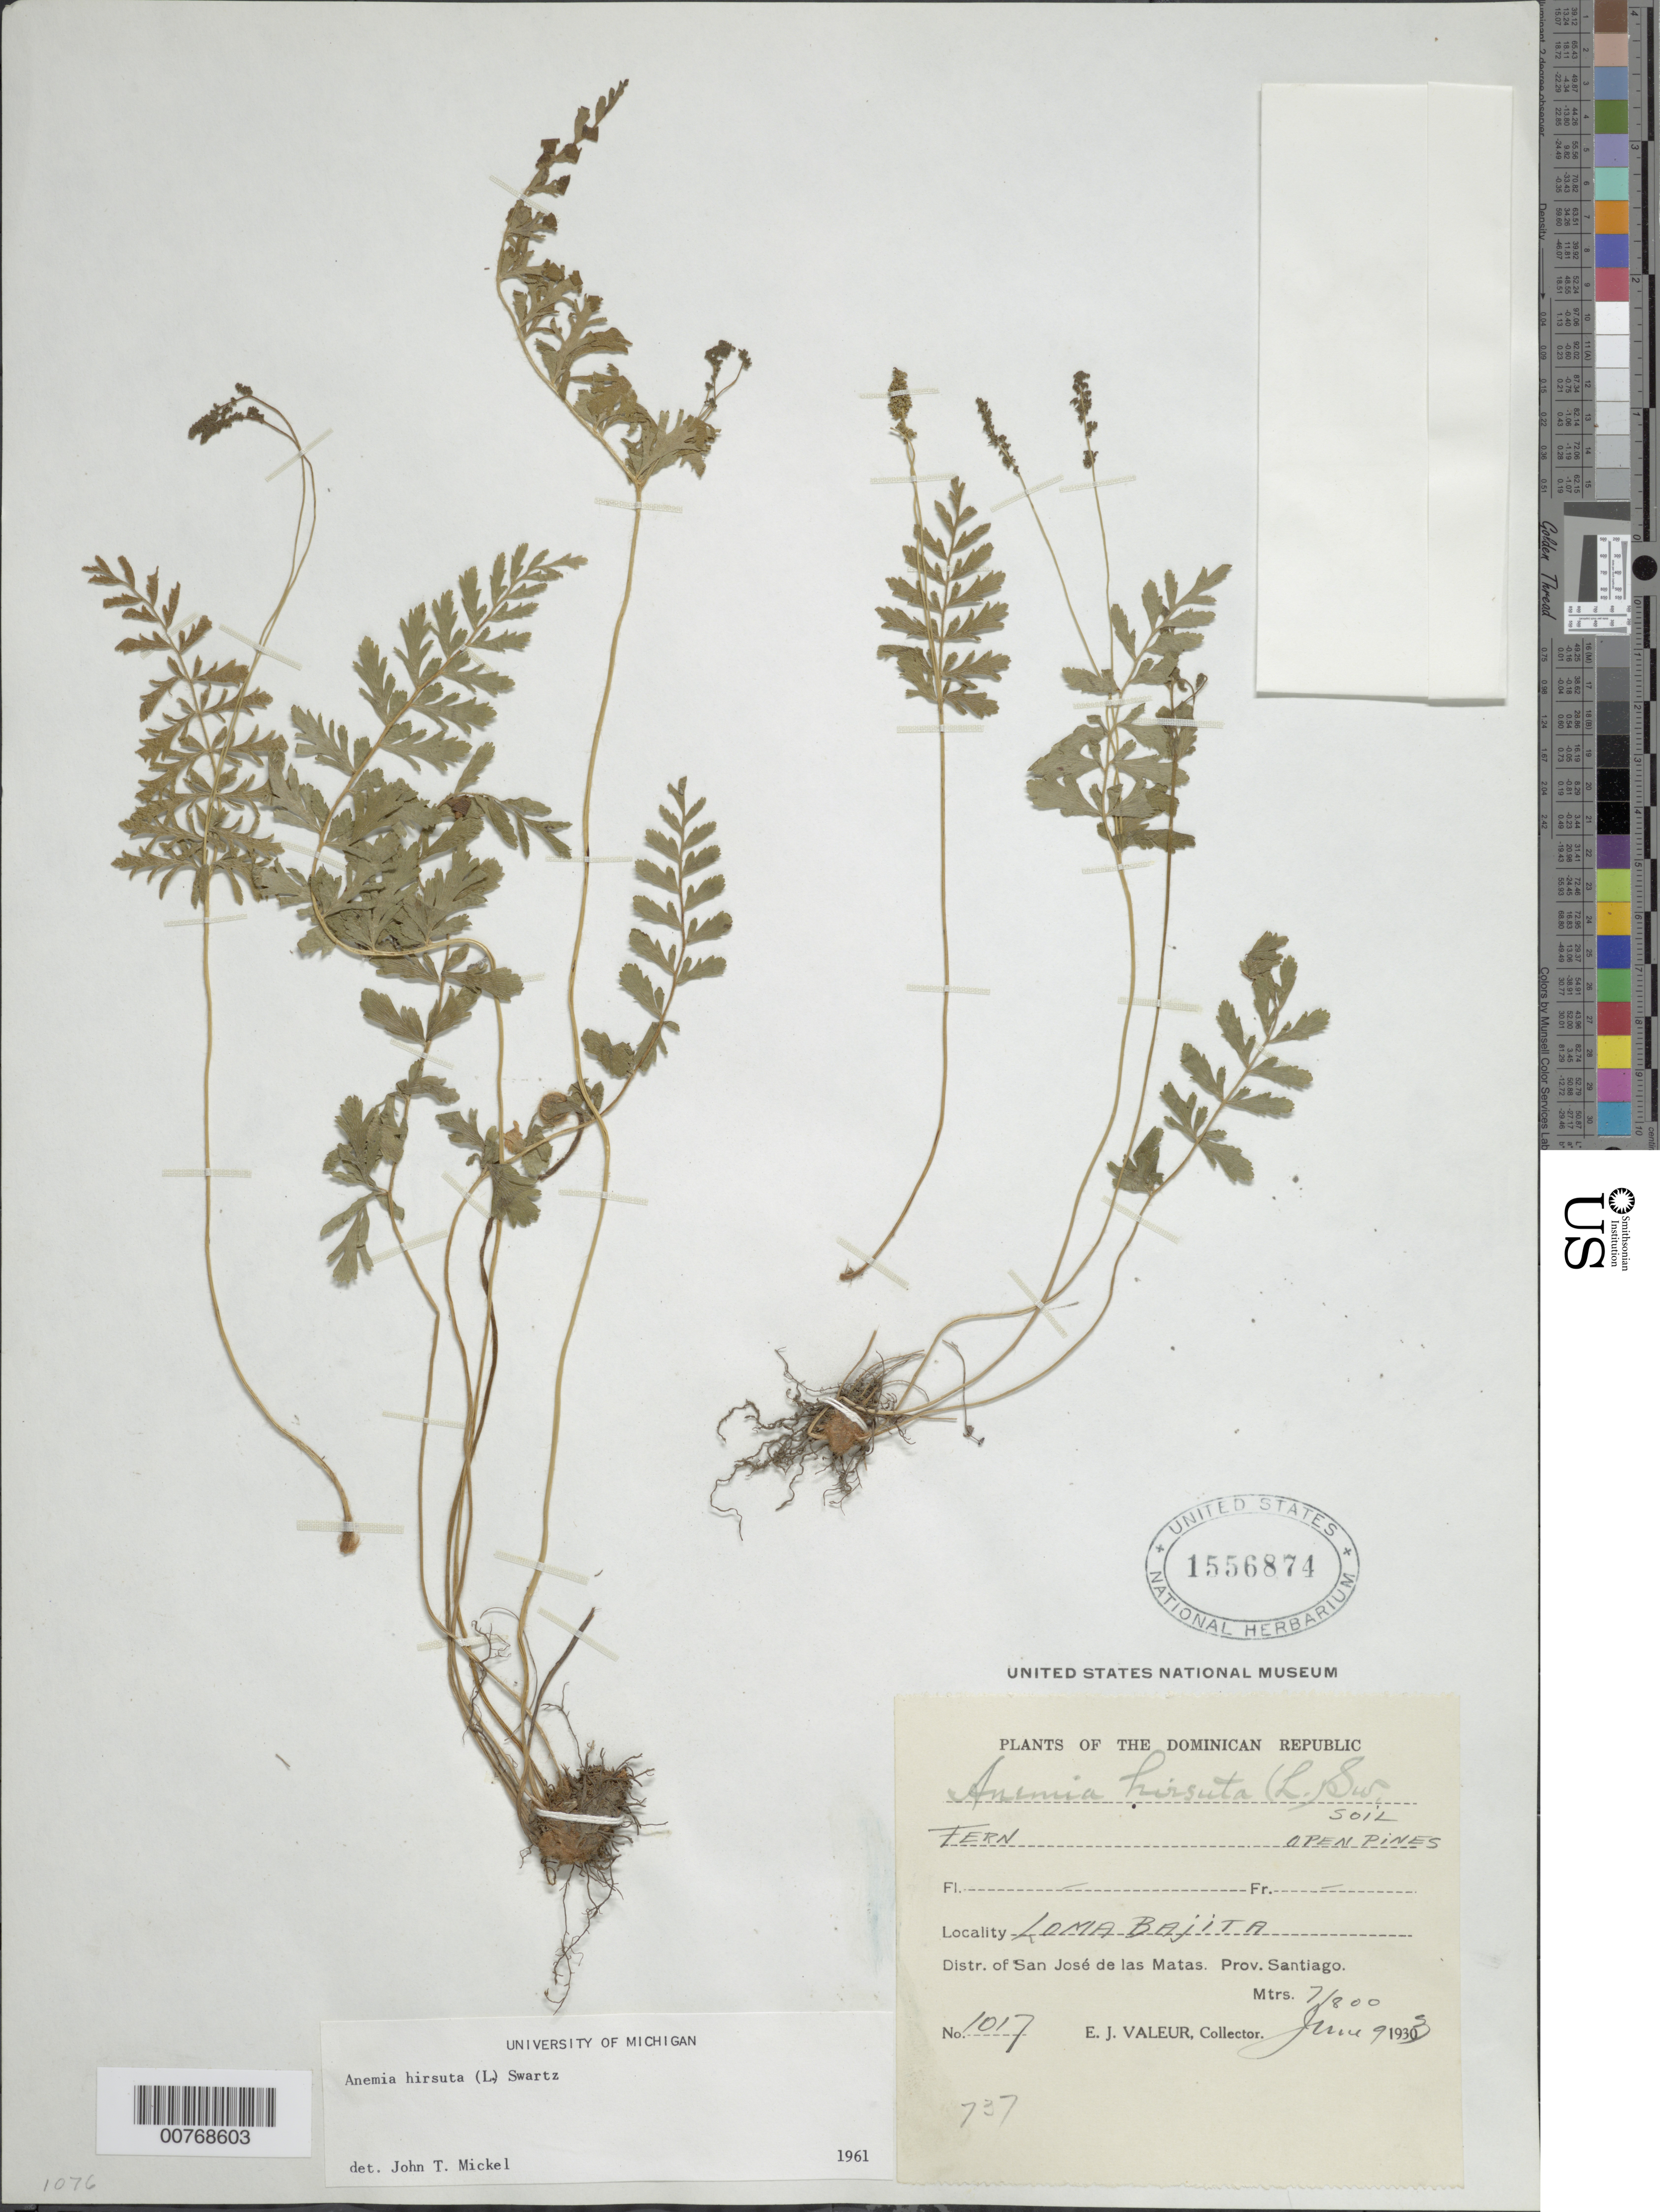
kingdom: Plantae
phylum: Tracheophyta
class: Polypodiopsida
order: Schizaeales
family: Anemiaceae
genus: Anemia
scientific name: Anemia hirsuta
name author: (L.) Sw.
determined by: Mickel, J. T., (NY), New York Botanical Garden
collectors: E. Valeur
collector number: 1017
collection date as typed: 09 Jun 1930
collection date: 1930-06-09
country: Dominican Republic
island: Hispaniola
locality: Distr. San José de las Matas, Provincia Santiago. Loma Bajita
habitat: Open pines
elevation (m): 700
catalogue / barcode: US 1556874